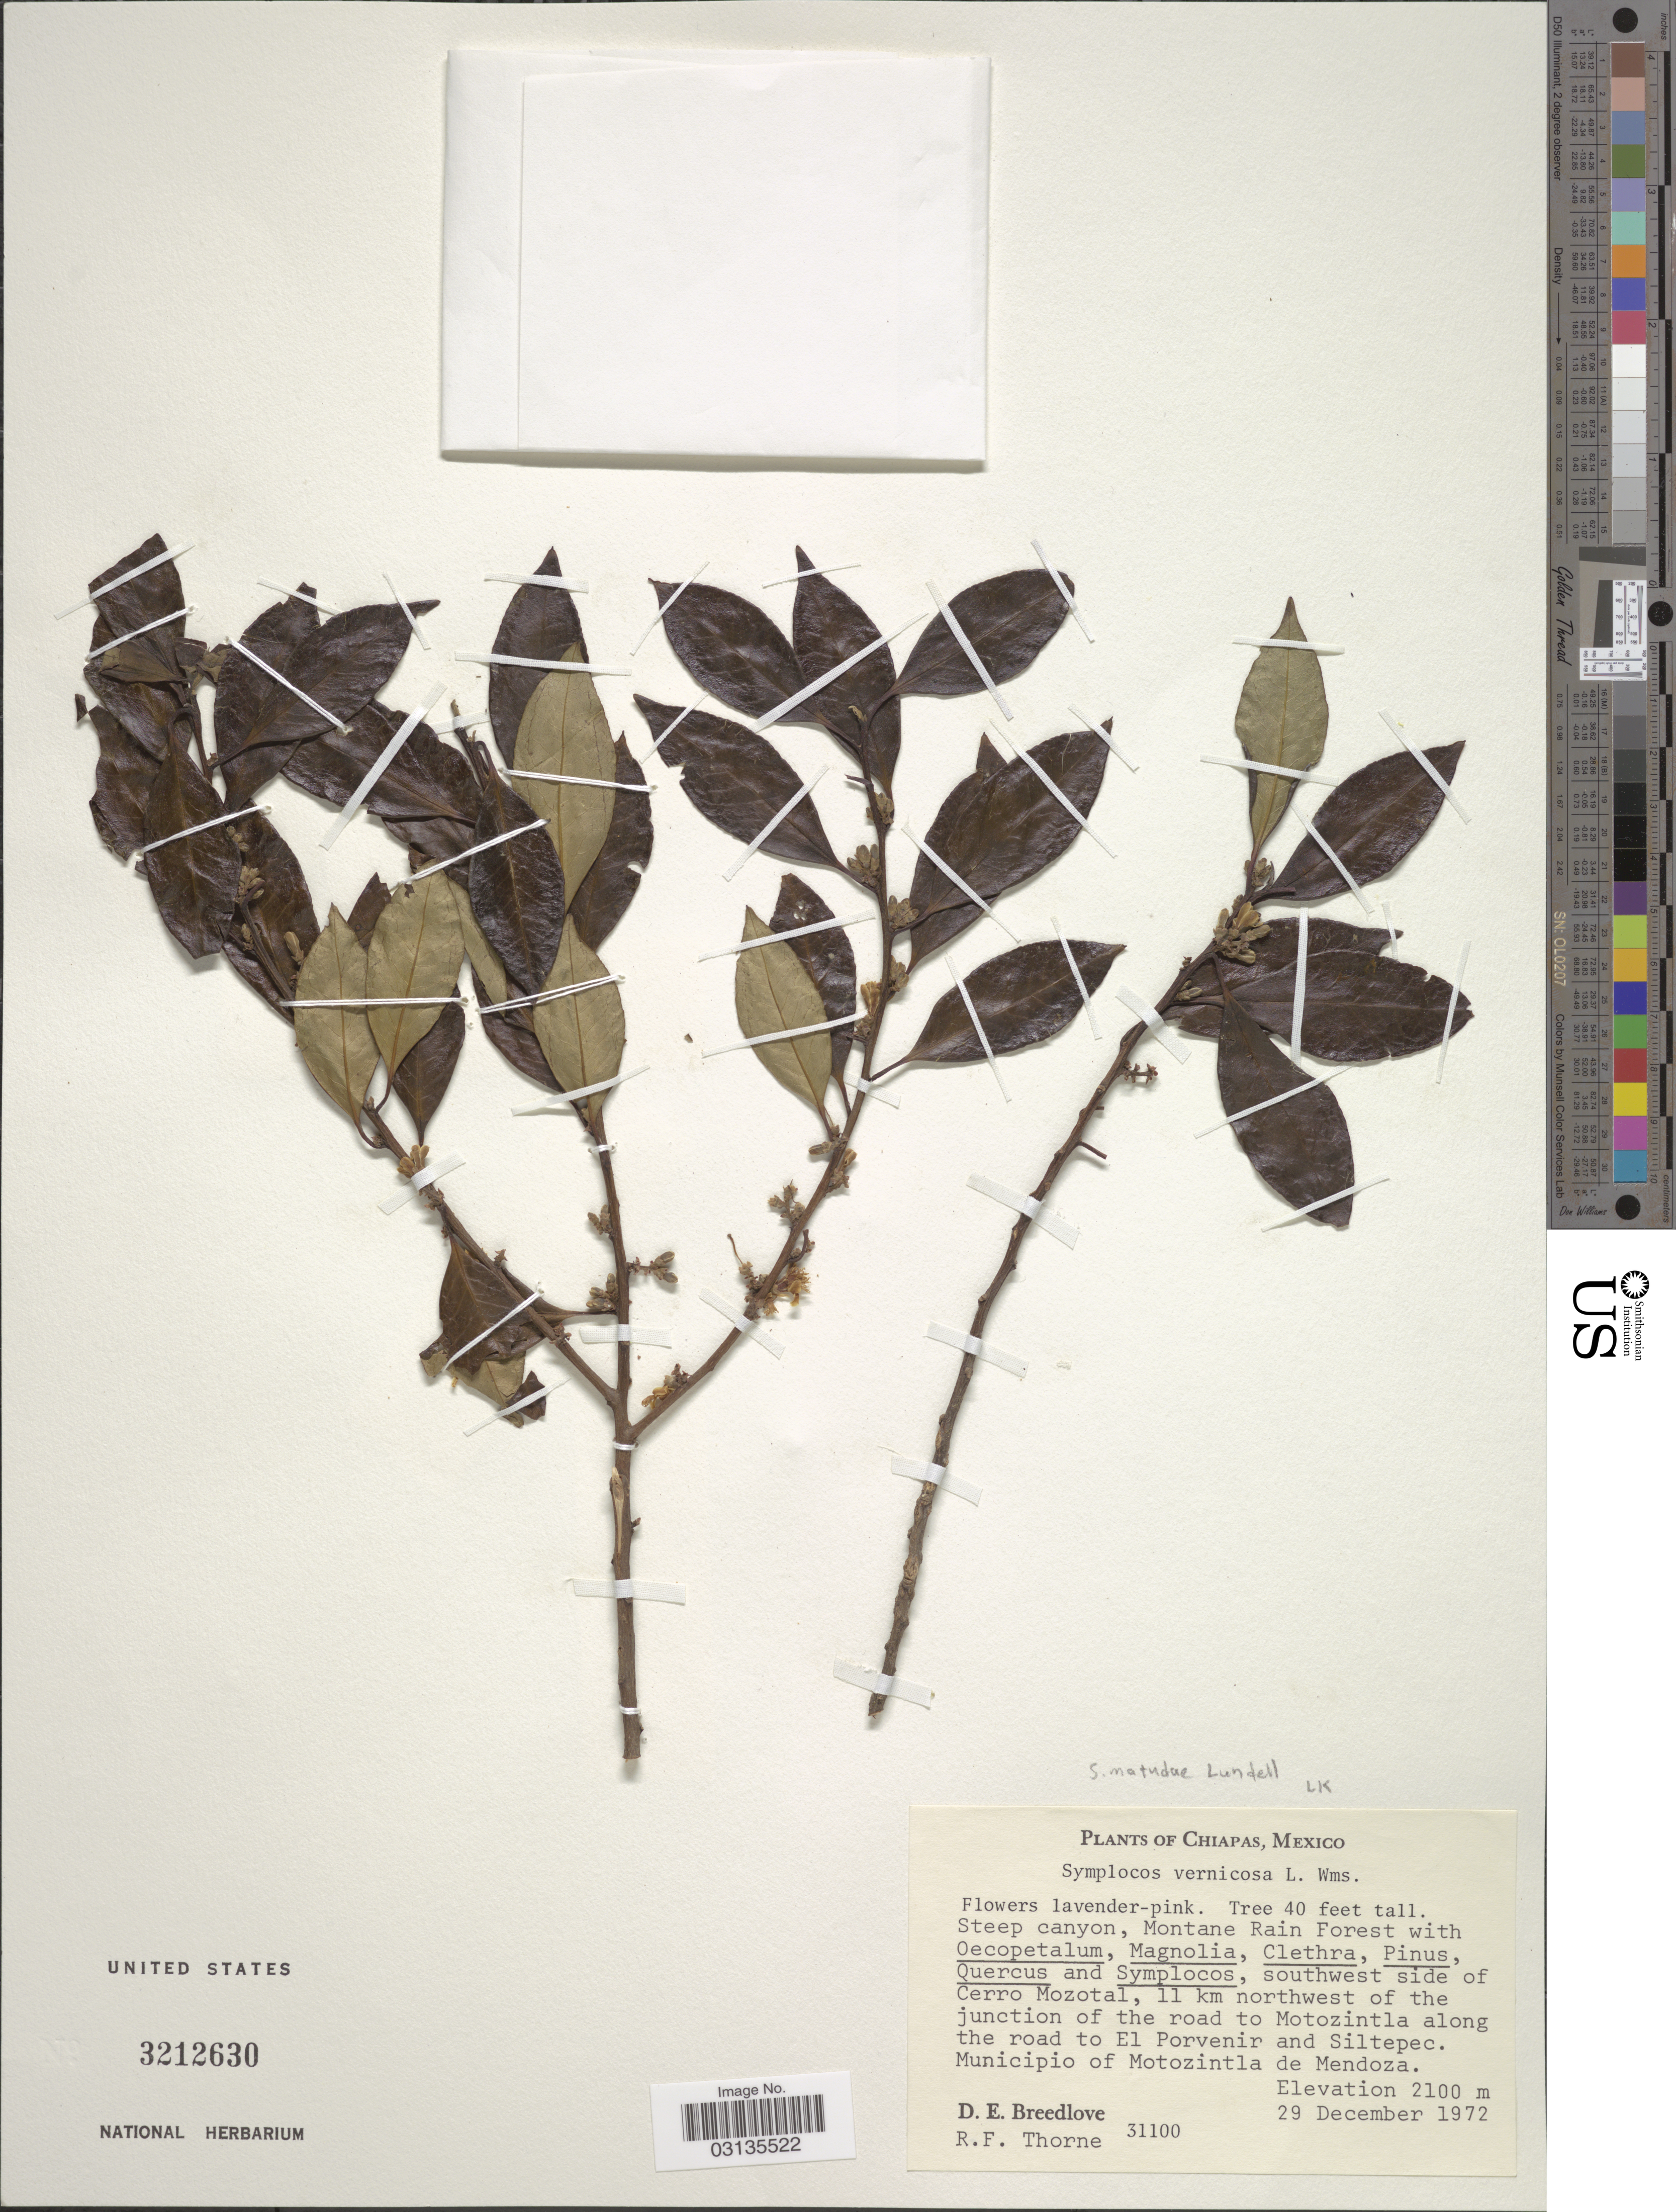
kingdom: Plantae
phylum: Tracheophyta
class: Magnoliopsida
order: Ericales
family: Symplocaceae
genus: Symplocos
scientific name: Symplocos matudae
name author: Lundell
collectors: D. E. Breedlove & R. Thorne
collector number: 31100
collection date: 1972-12-29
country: Mexico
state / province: Chiapas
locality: Southwest side of Cerro Mozotal, 11 km northwest of the junction of the road to Motozintla along the road to El Porvenir and Siltepec. Municipio of Motozintla de Mendoza.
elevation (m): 2100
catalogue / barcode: US 3212630